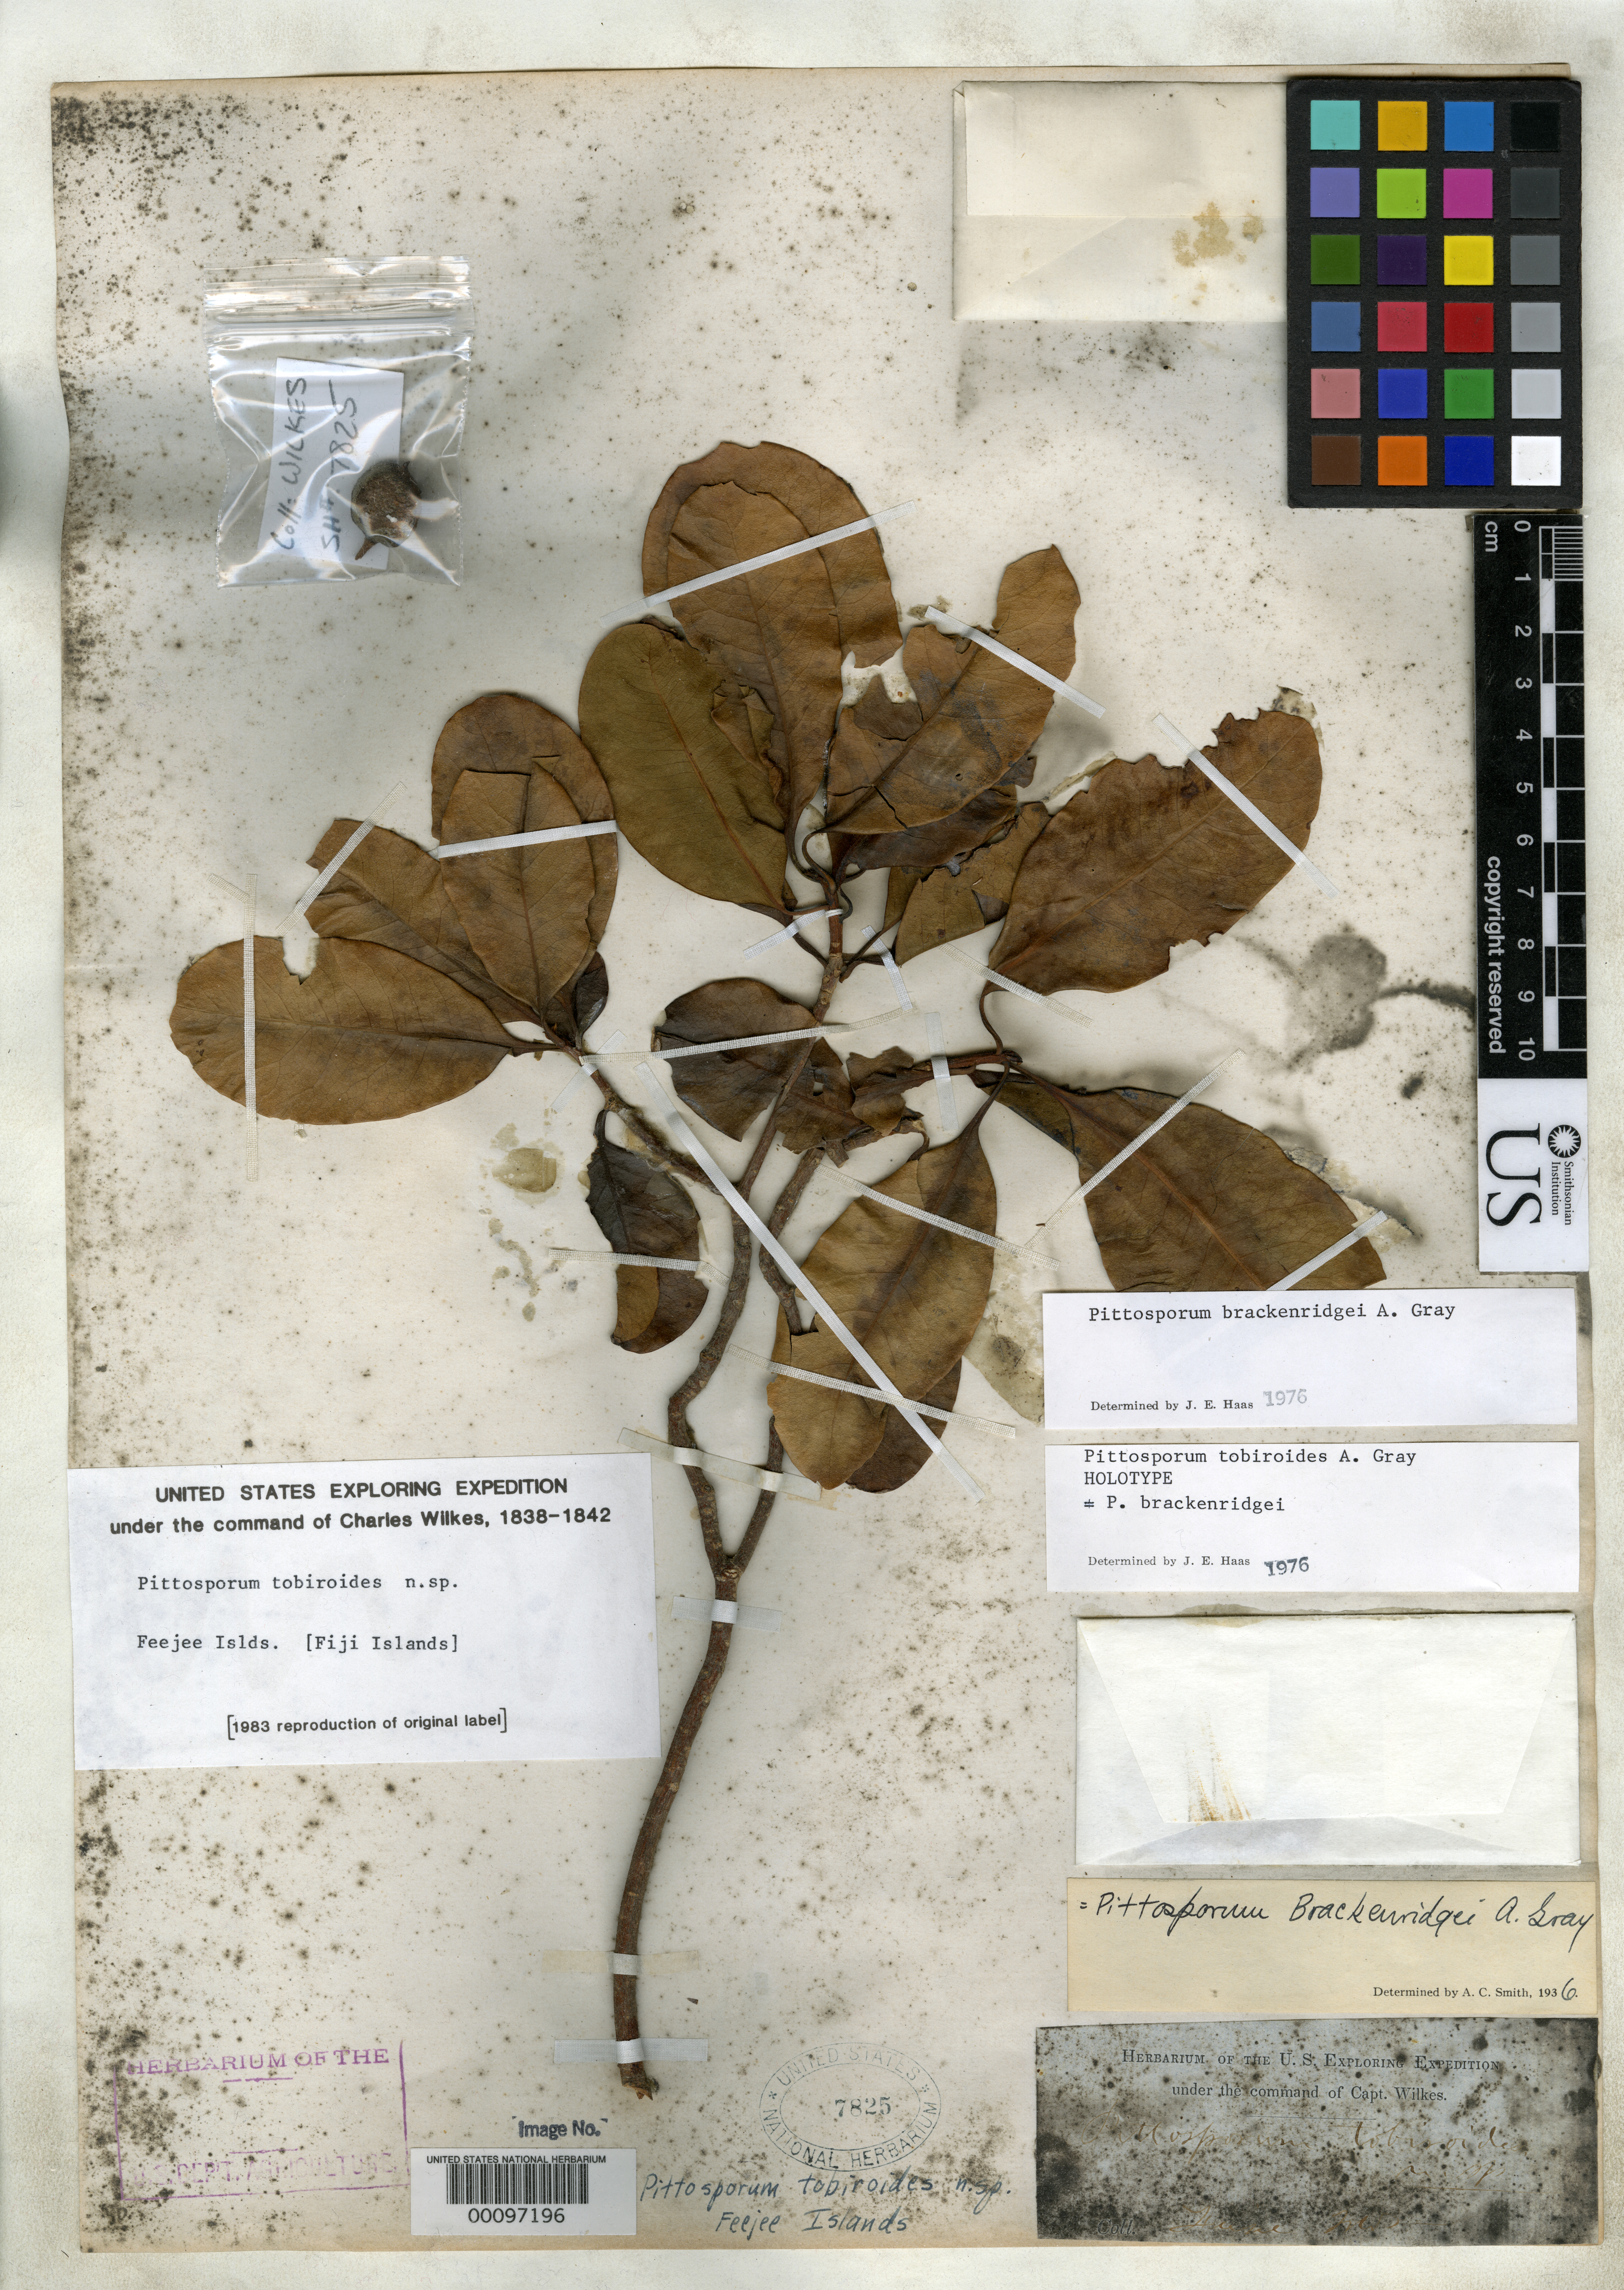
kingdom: Plantae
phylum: Tracheophyta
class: Magnoliopsida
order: Apiales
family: Pittosporaceae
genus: Pittosporum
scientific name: Pittosporum tobiroides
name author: A. Gray in Wilkes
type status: Holotype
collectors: Wilkes Explor. Exped.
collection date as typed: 1838 to -- --- 1842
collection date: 1838/1842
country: Fiji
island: Taveuni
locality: Somu-Somu.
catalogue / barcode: US 7825